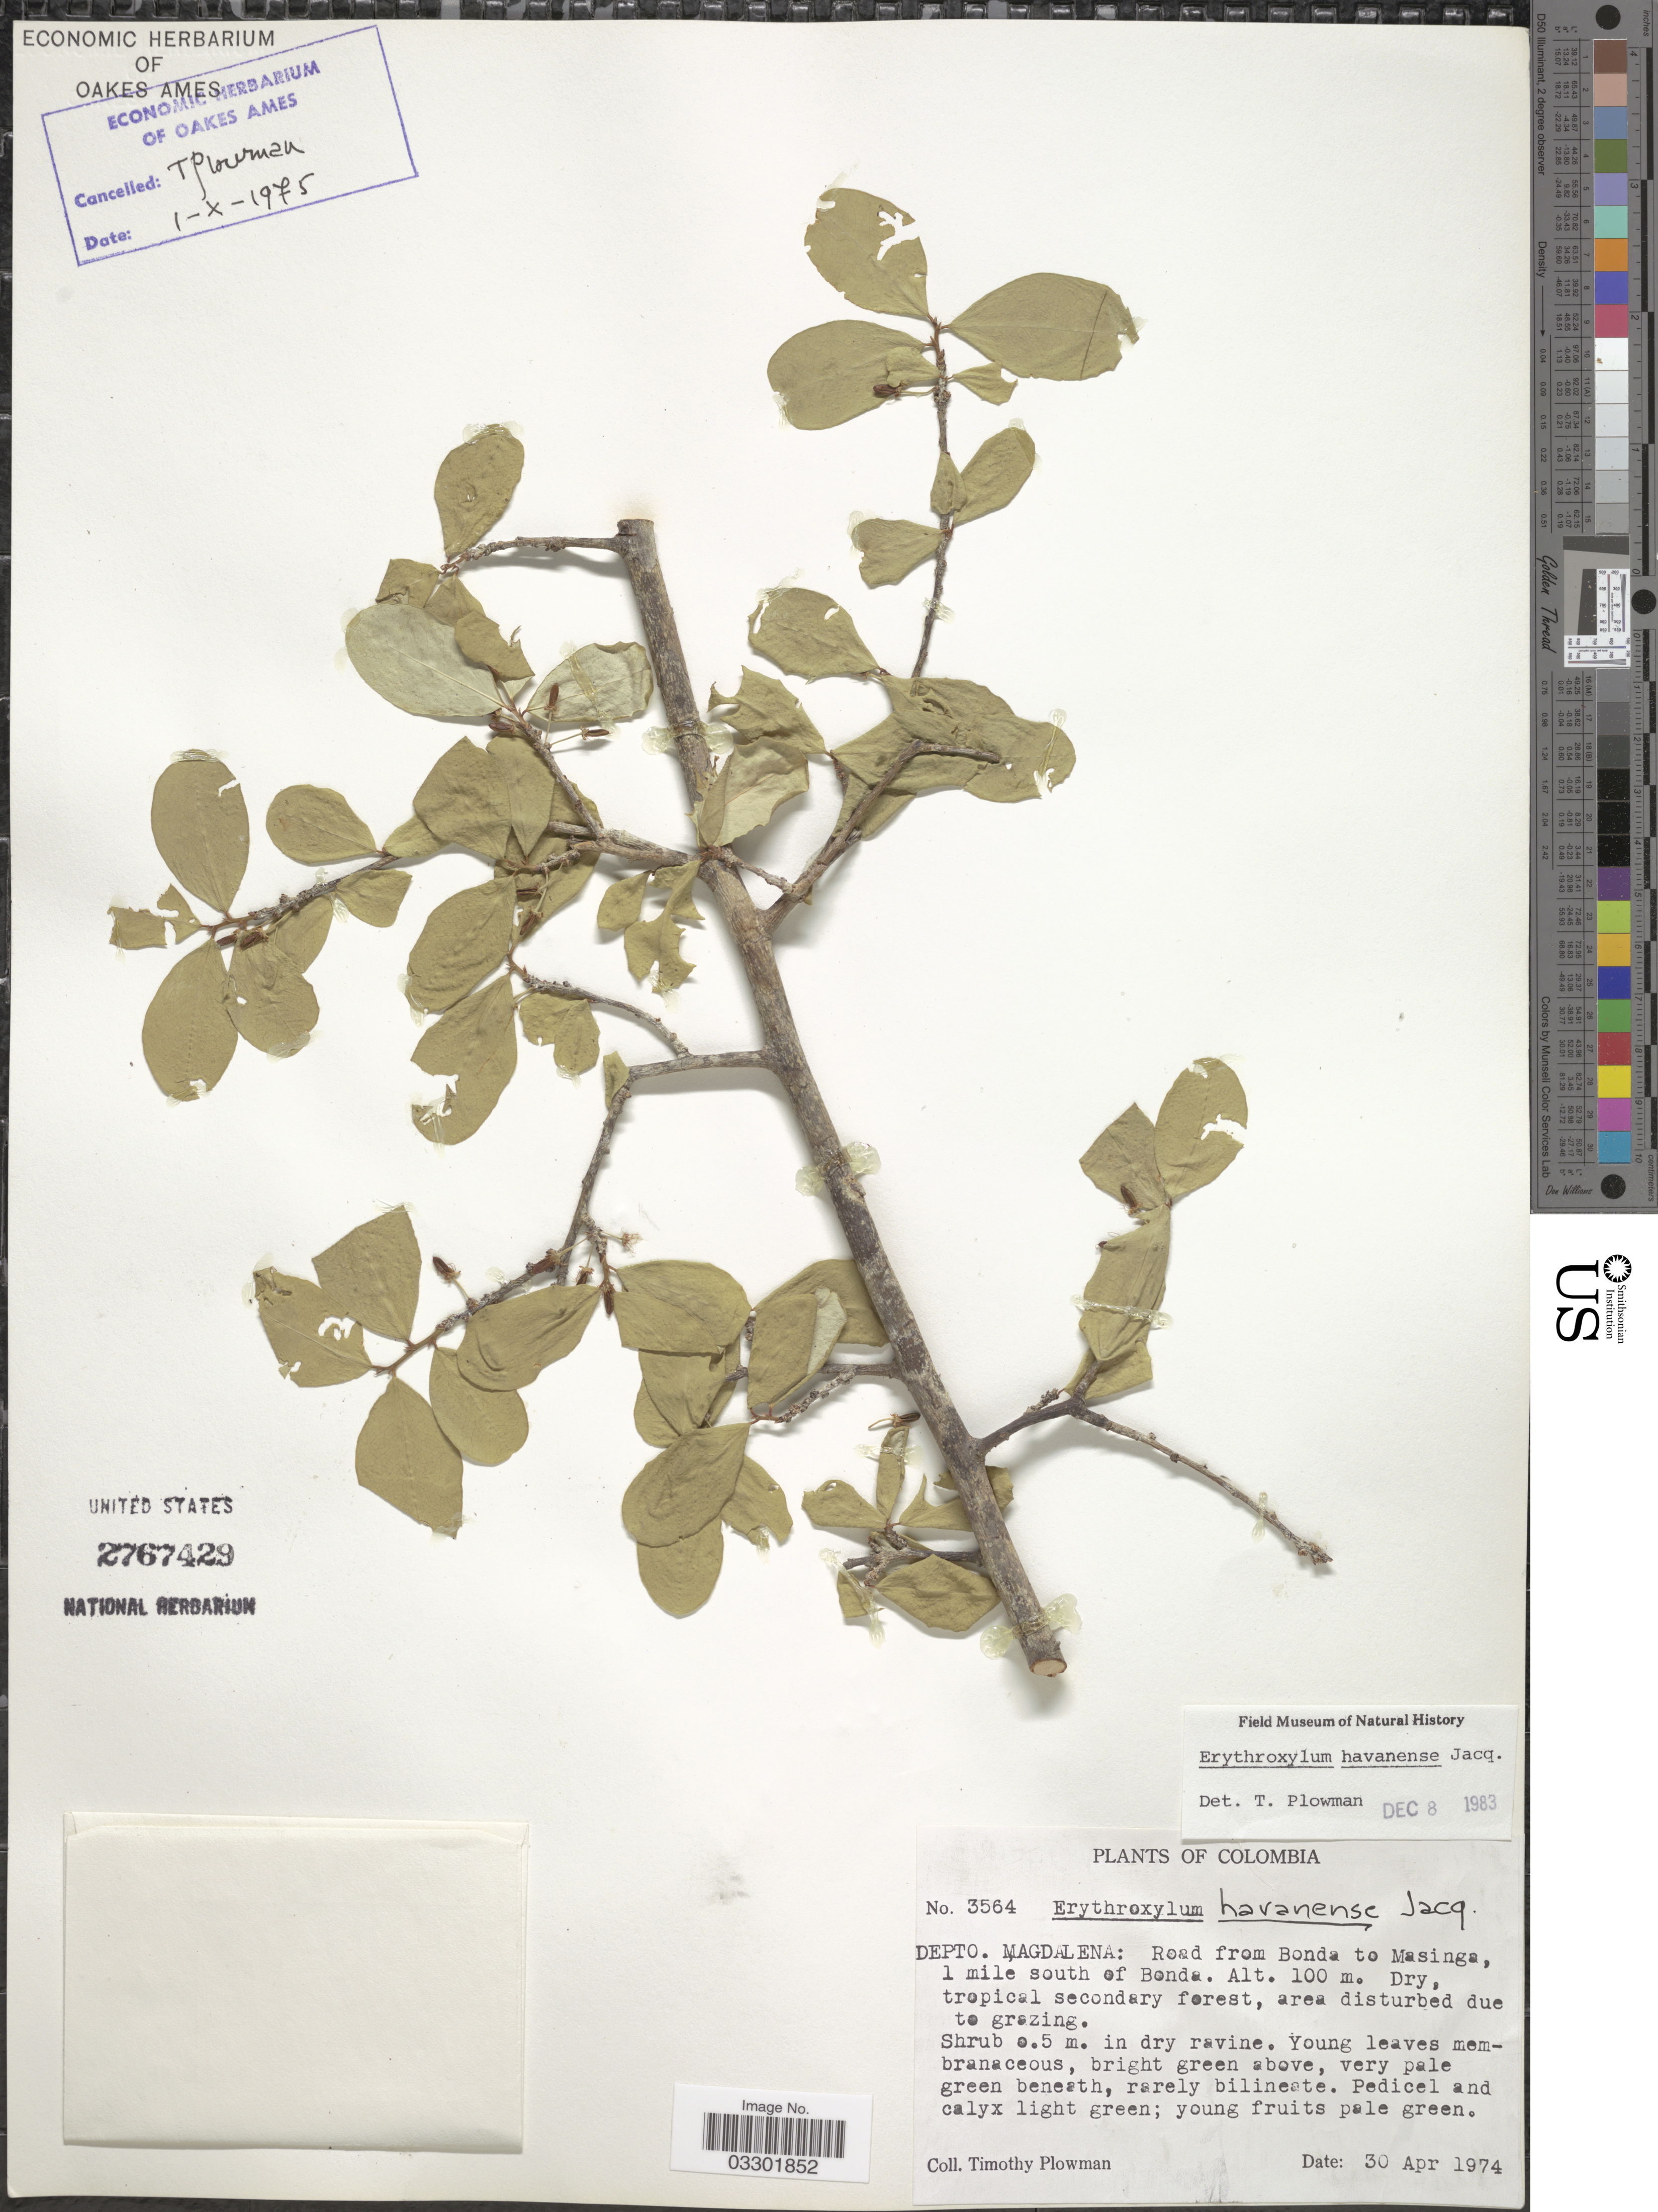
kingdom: Plantae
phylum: Tracheophyta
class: Magnoliopsida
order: Malpighiales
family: Erythroxylaceae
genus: Erythroxylum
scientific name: Erythroxylum havanense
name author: Jacq.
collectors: T. Plowman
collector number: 3564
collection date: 1974-04-30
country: Colombia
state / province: Magdalena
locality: Depto. Magdalena: Road from Bonda to Masinga, 1 mile south of Bonda.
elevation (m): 100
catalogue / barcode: US 2767429